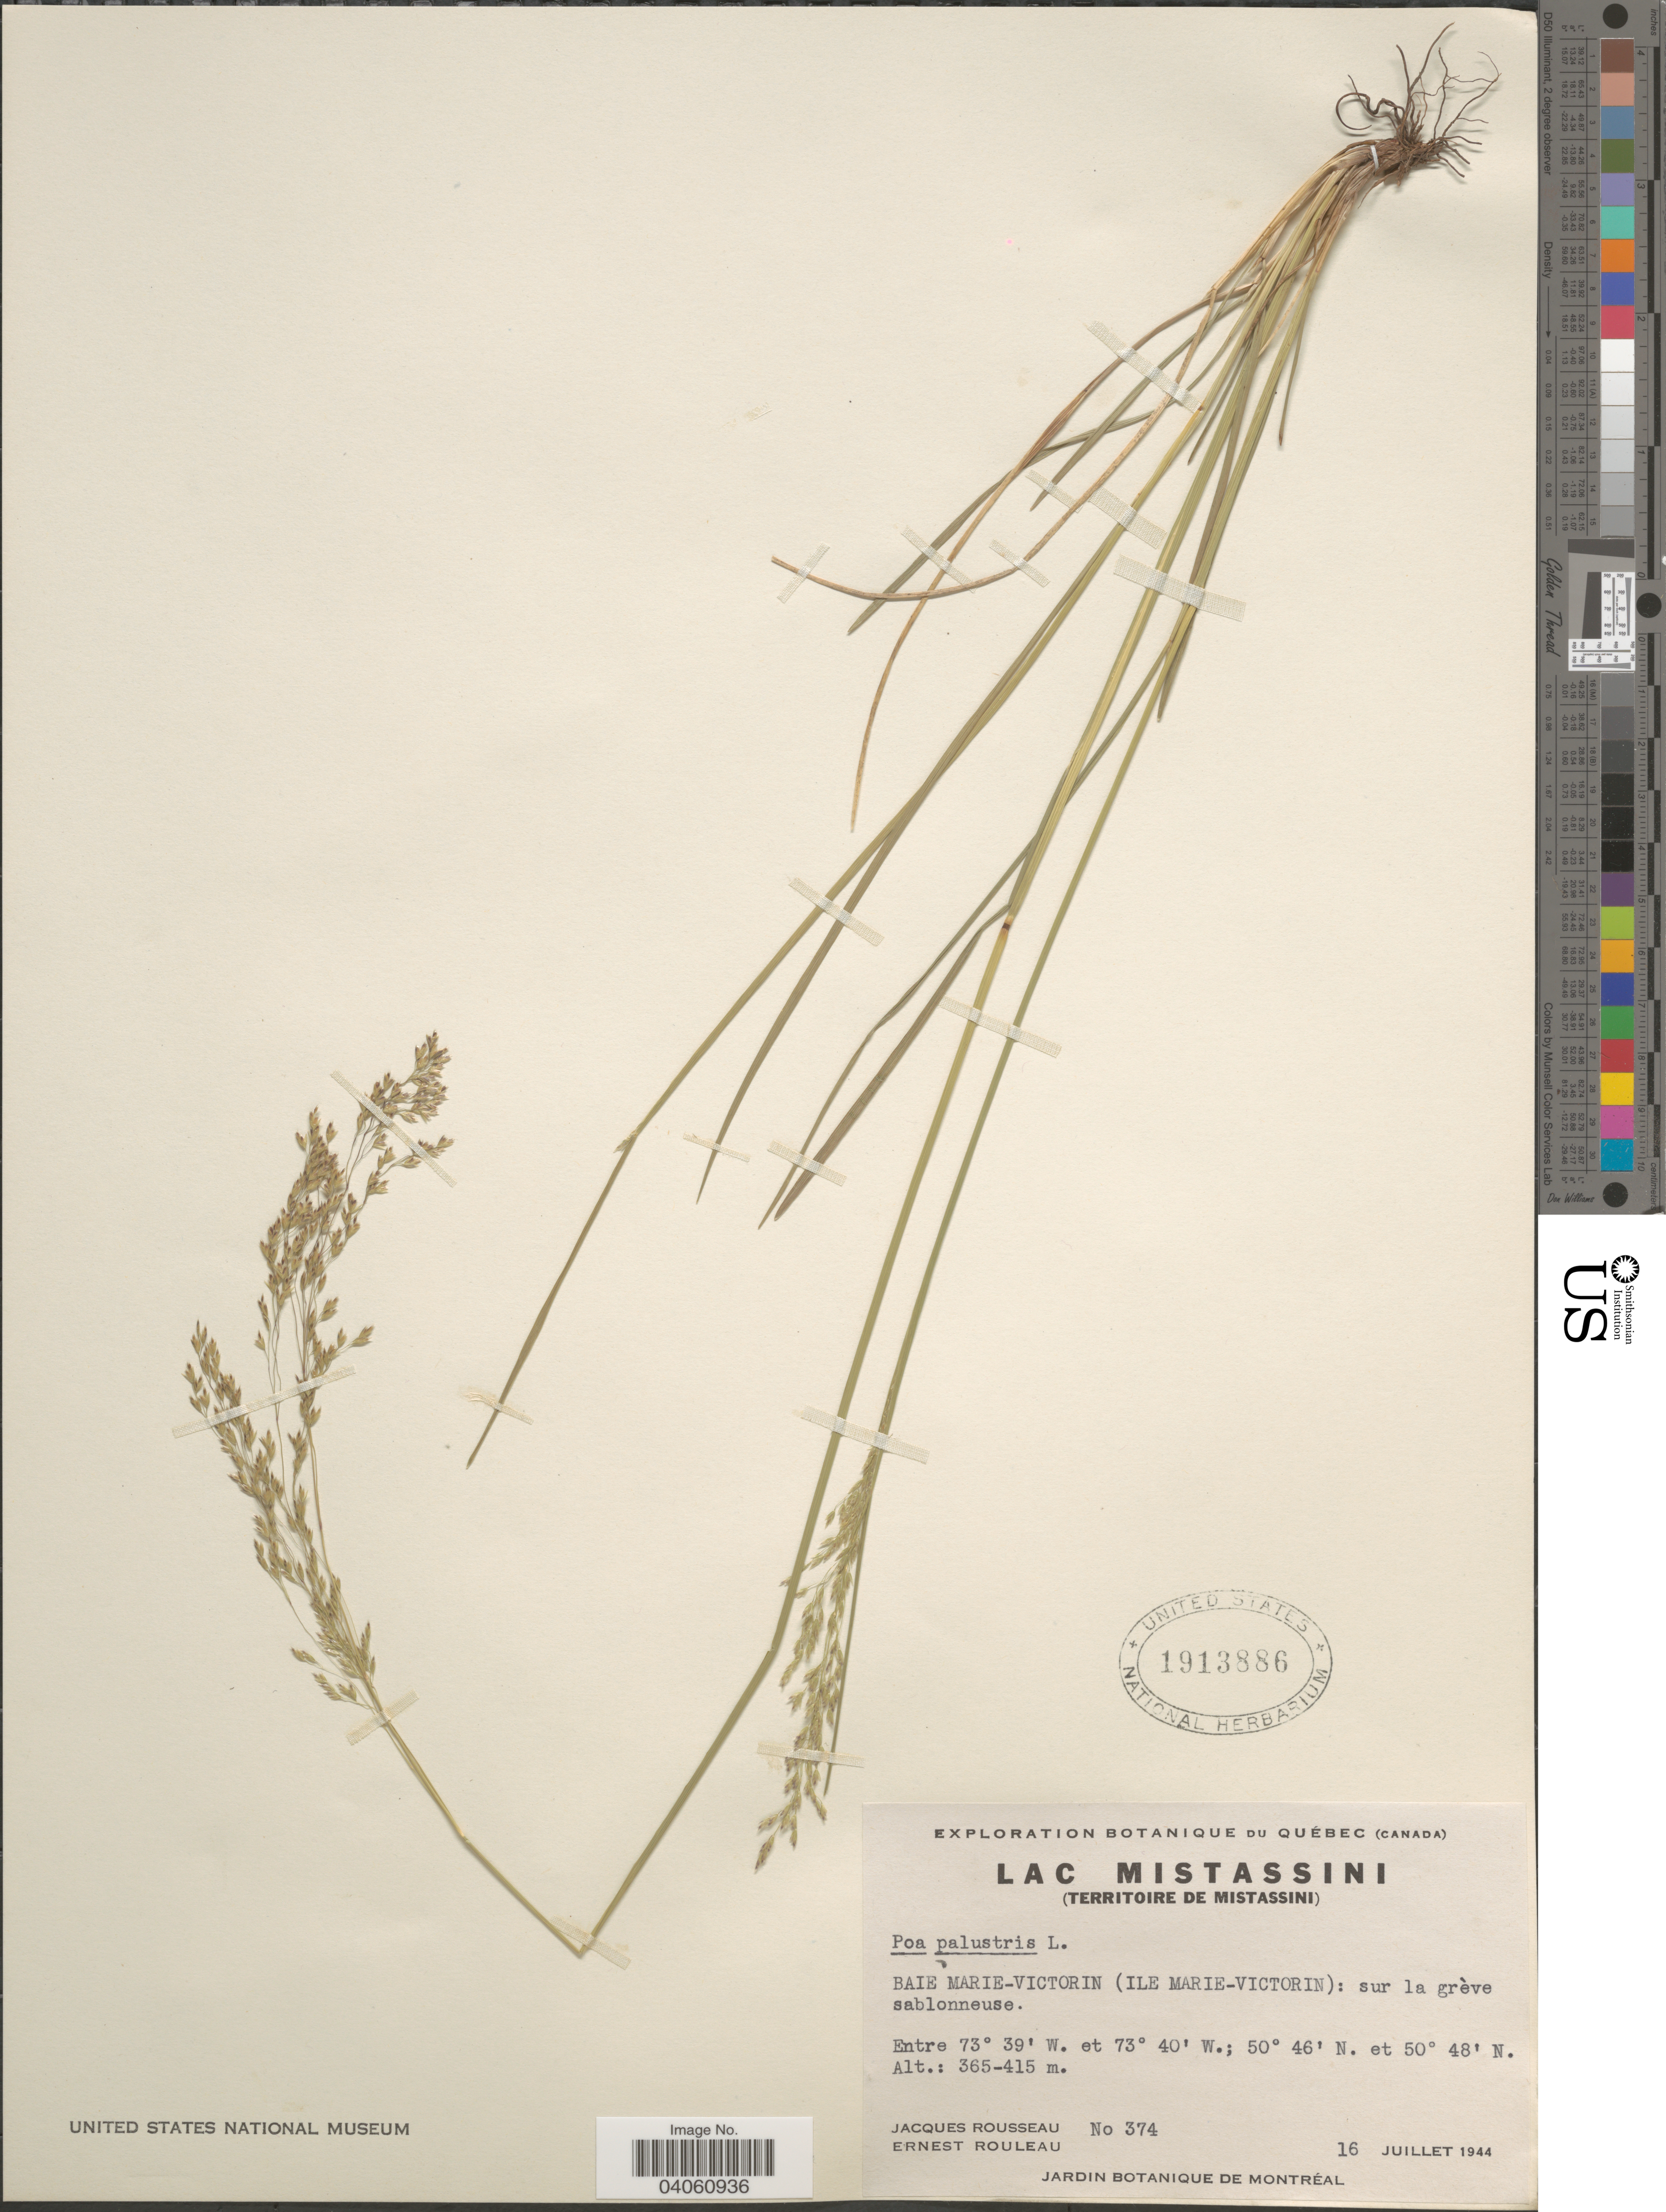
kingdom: Plantae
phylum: Tracheophyta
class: Liliopsida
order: Poales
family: Poaceae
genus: Poa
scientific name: Poa palustris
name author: L.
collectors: J. Rousseau & J. Rouleau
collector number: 374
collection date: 1944-07-16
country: Canada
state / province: Quebec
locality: Lac Mistassini (Territoire de Mistassini). Baie Marie-Victorin (Ile Marie-Victorin): sur la grève sablonneuse.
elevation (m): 365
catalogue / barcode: US 1913886